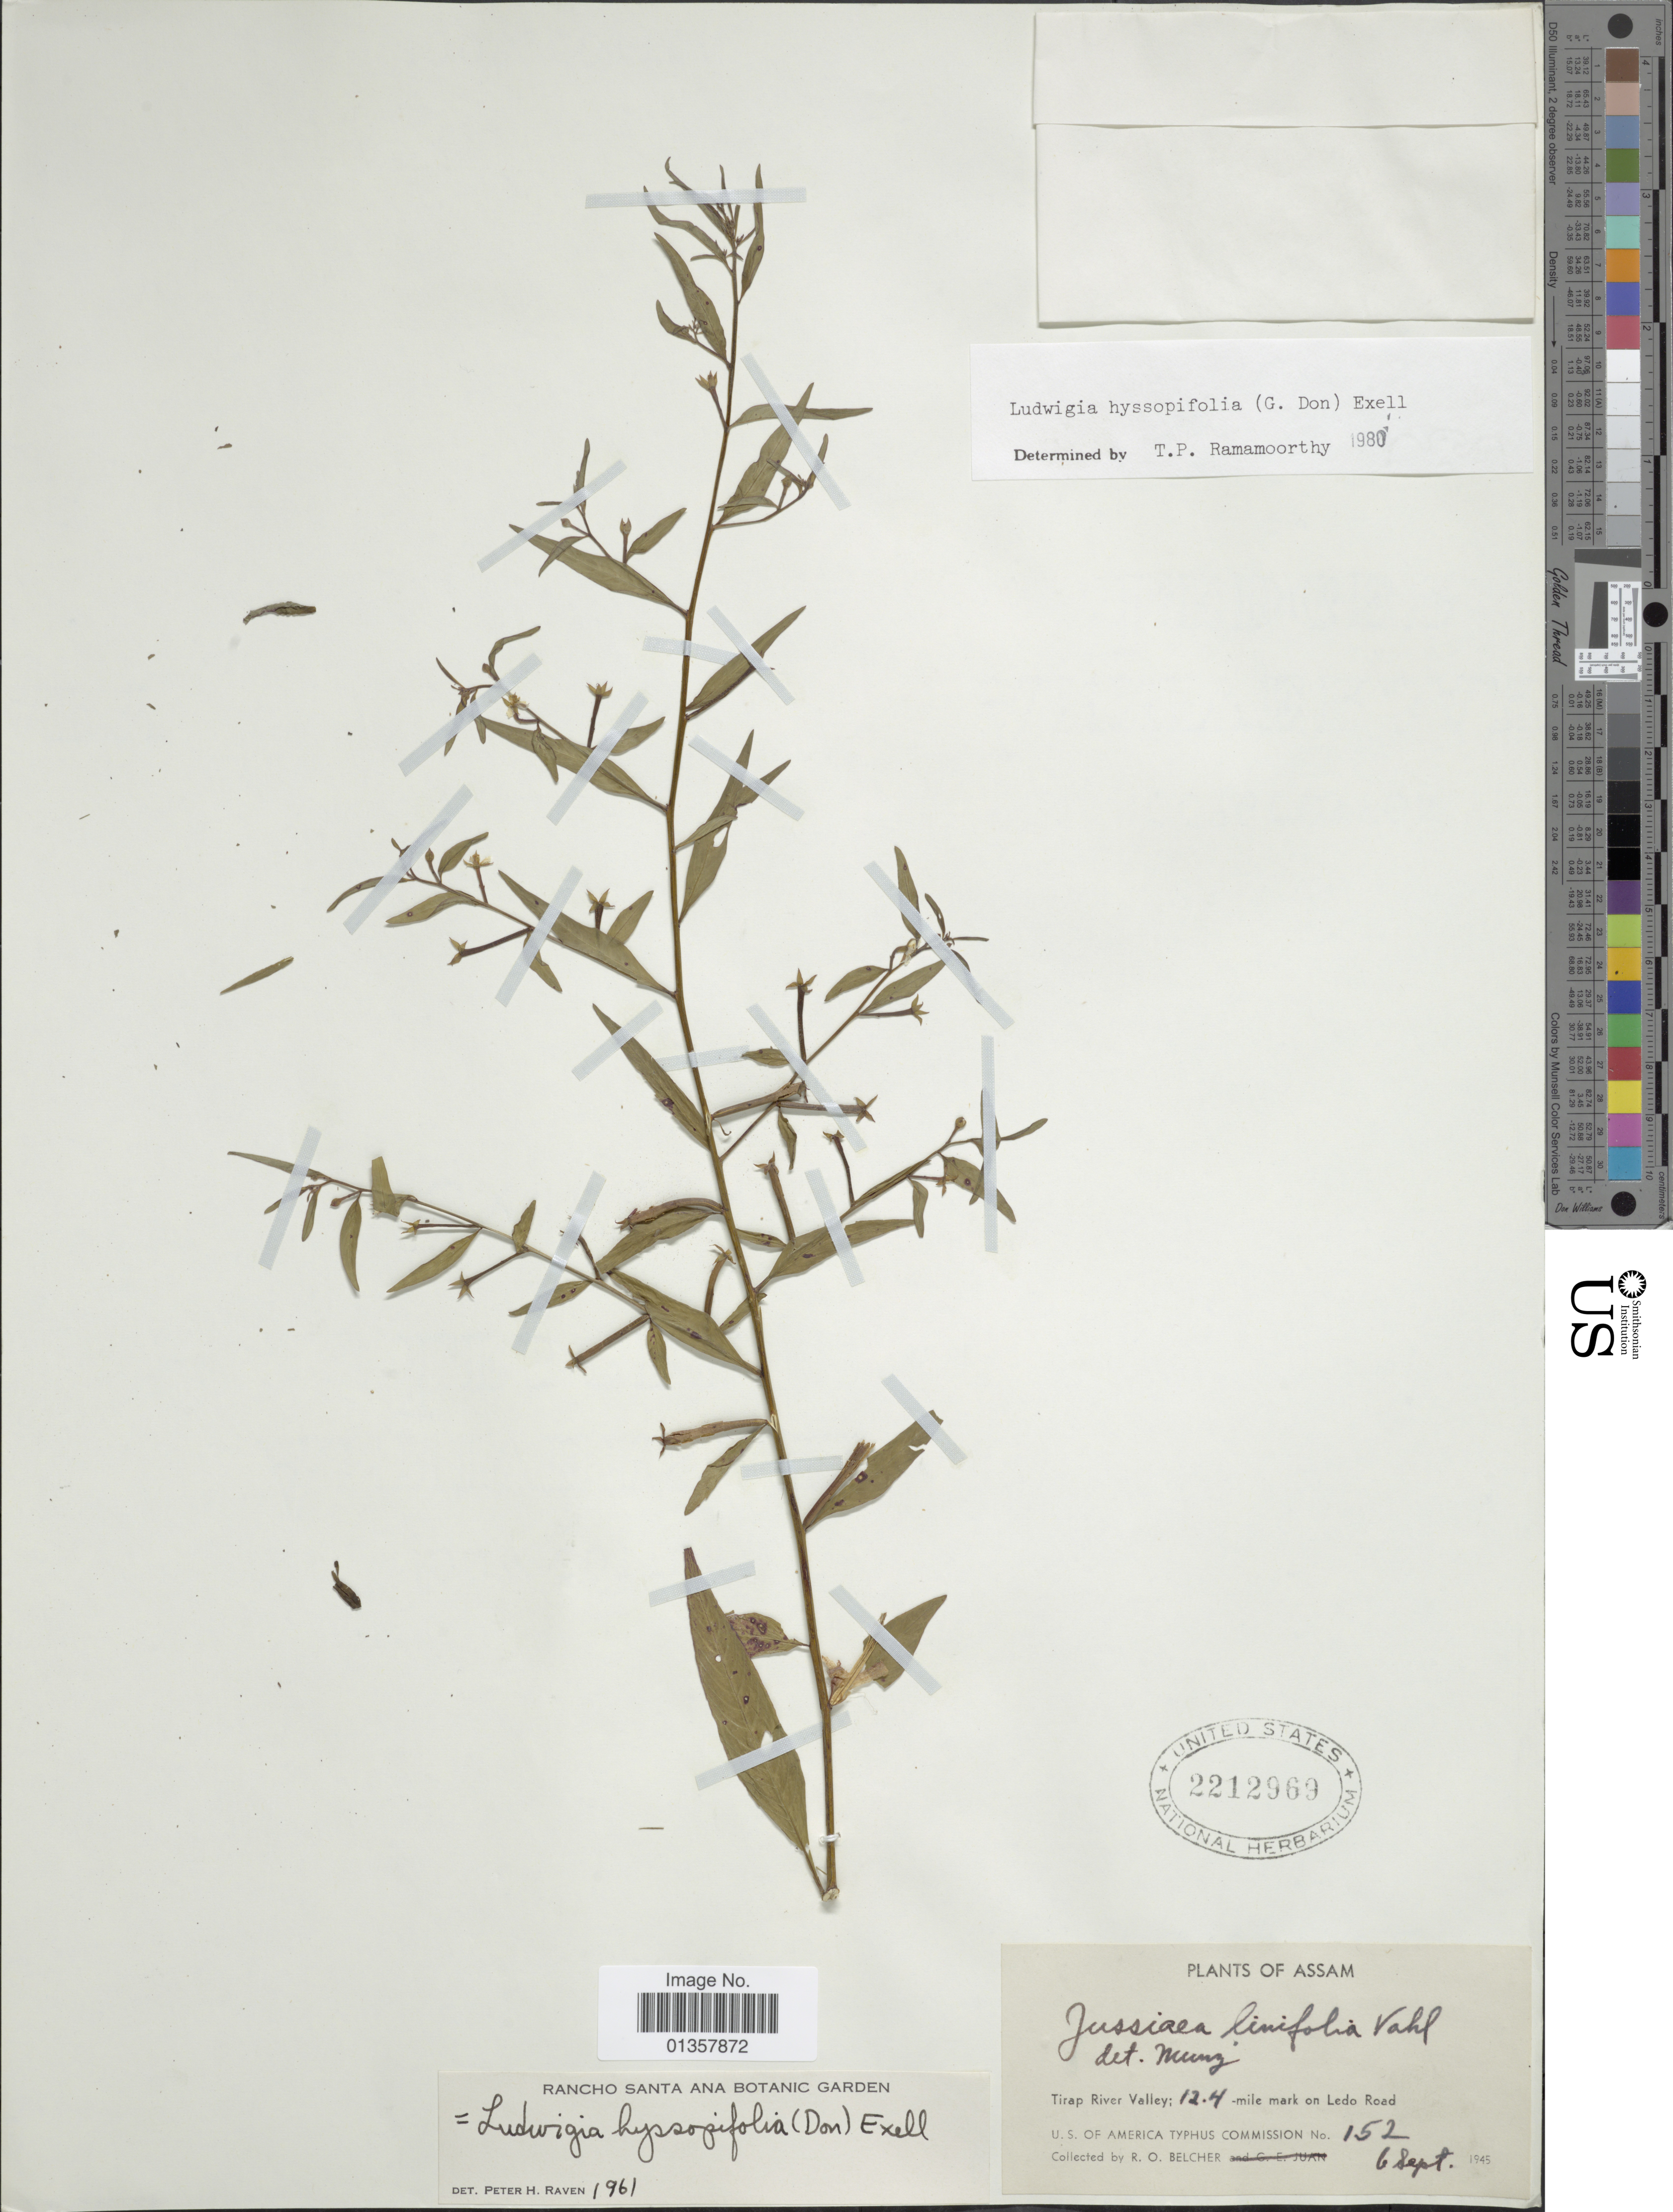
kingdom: Plantae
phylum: Tracheophyta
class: Magnoliopsida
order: Myrtales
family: Onagraceae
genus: Ludwigia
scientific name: Ludwigia hyssopifolia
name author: (G. Don) Exell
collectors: R. Belcher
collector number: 152?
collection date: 1945-09-06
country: India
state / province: Assam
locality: Tirap River Valley: 12.4 mile mark on Ledo Road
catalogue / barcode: US 2212969